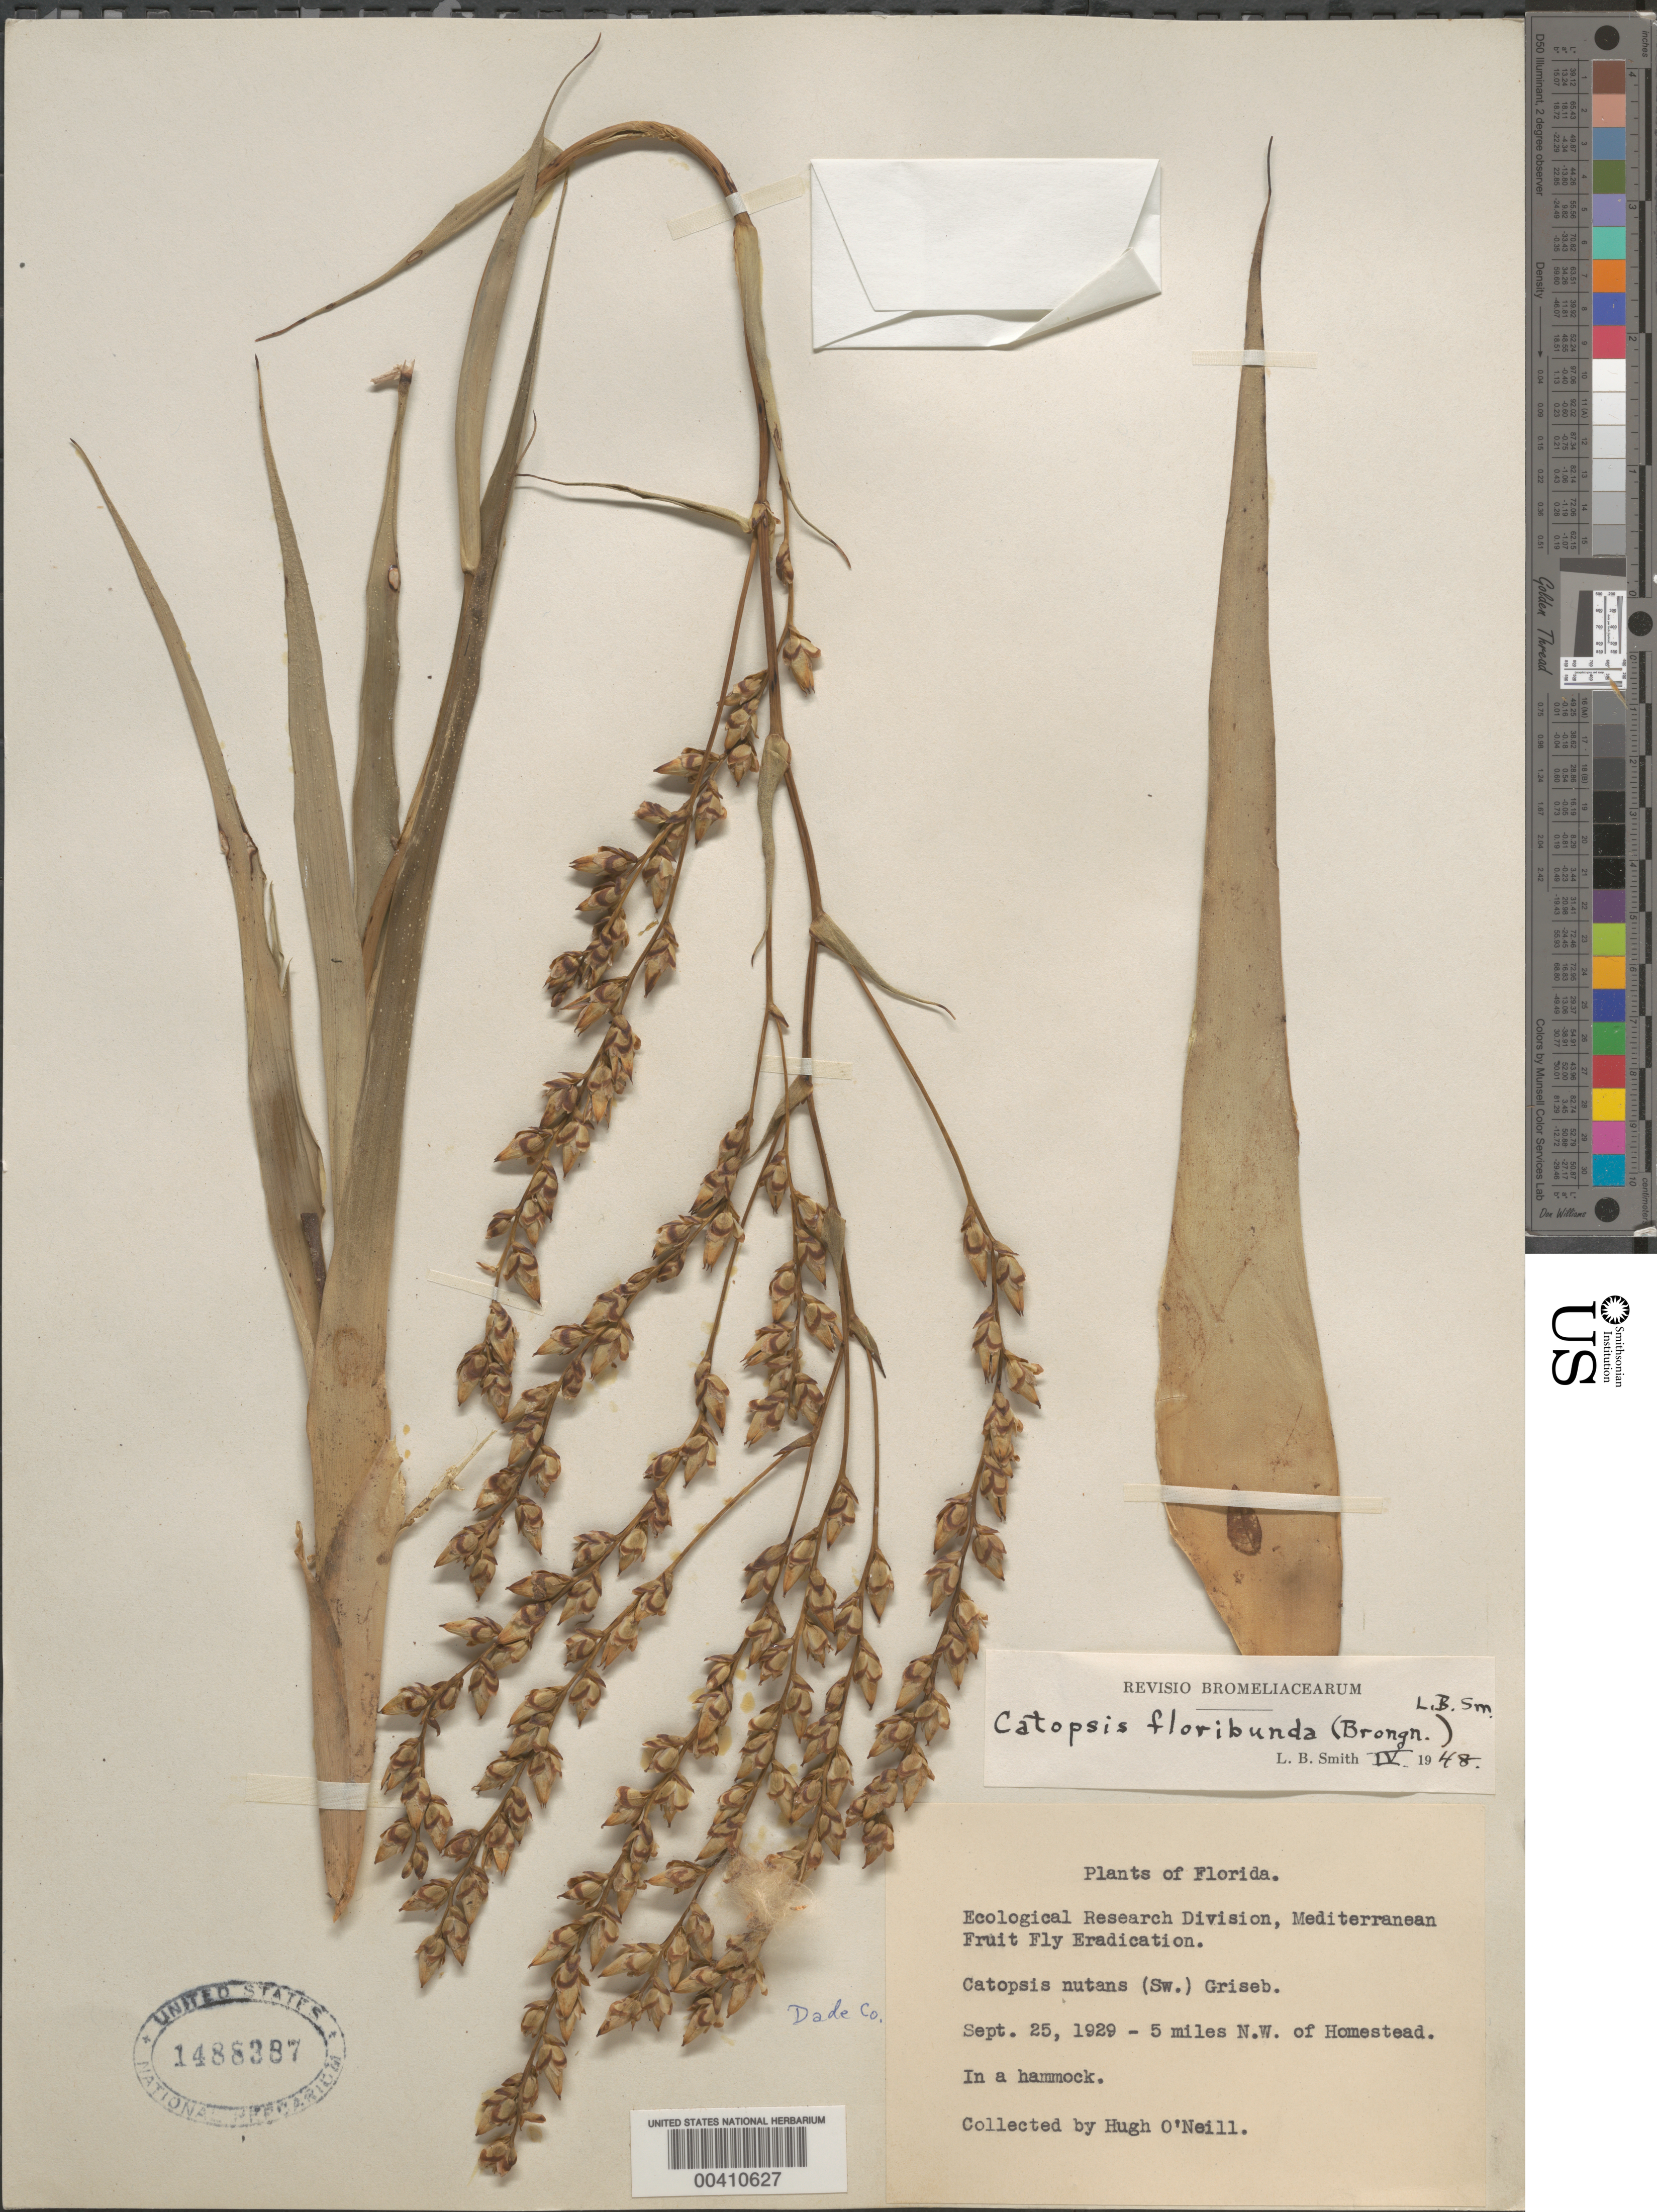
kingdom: Plantae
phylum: Tracheophyta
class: Liliopsida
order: Poales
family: Bromeliaceae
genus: Catopsis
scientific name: Catopsis floribunda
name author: L.B. Sm.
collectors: H. O'Neill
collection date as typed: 25 Sep 1929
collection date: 1929-09-25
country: United States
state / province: Florida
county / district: Dade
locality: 5 miles nw of homestead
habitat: In a hammock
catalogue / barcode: US 1488387